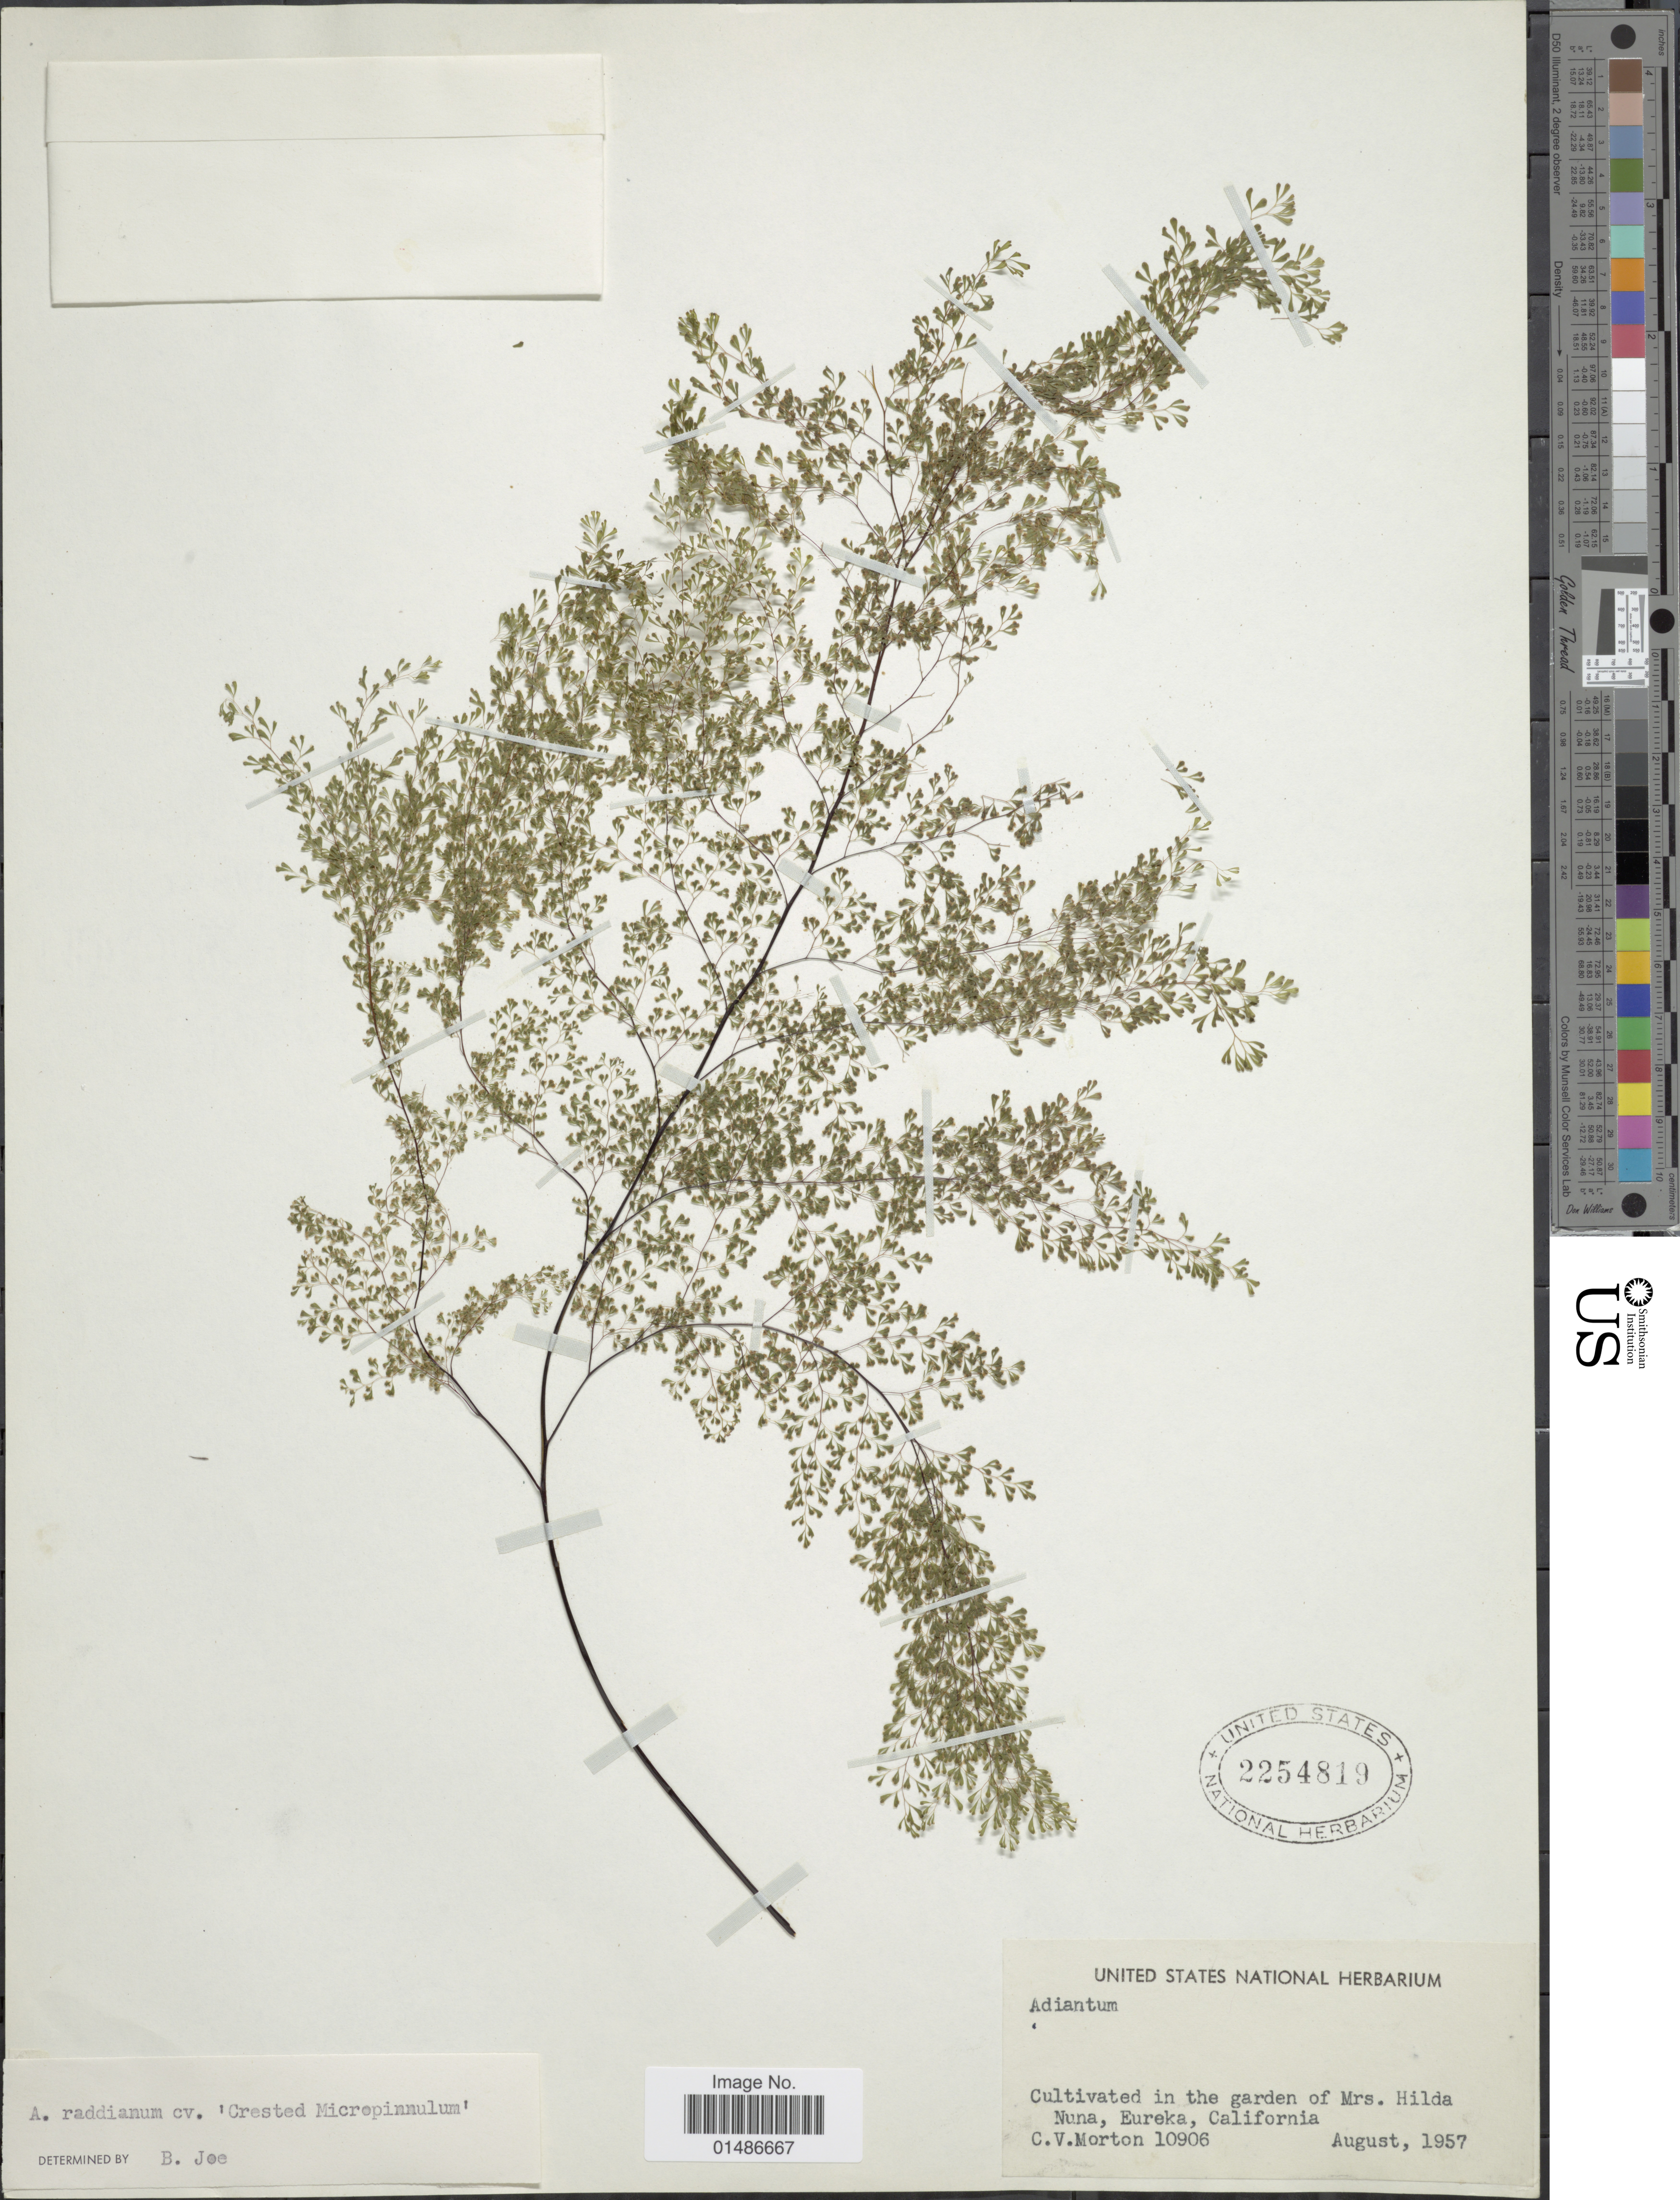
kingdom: Plantae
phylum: Tracheophyta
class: Polypodiopsida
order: Polypodiales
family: Pteridaceae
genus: Adiantum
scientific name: Adiantum raddianum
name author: C. Presl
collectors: C. V. Morton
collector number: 10906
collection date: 1957-08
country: United States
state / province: California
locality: Cultivated in the garden of Mrs. Hilda Nuna, Eureka.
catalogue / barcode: US 2254819